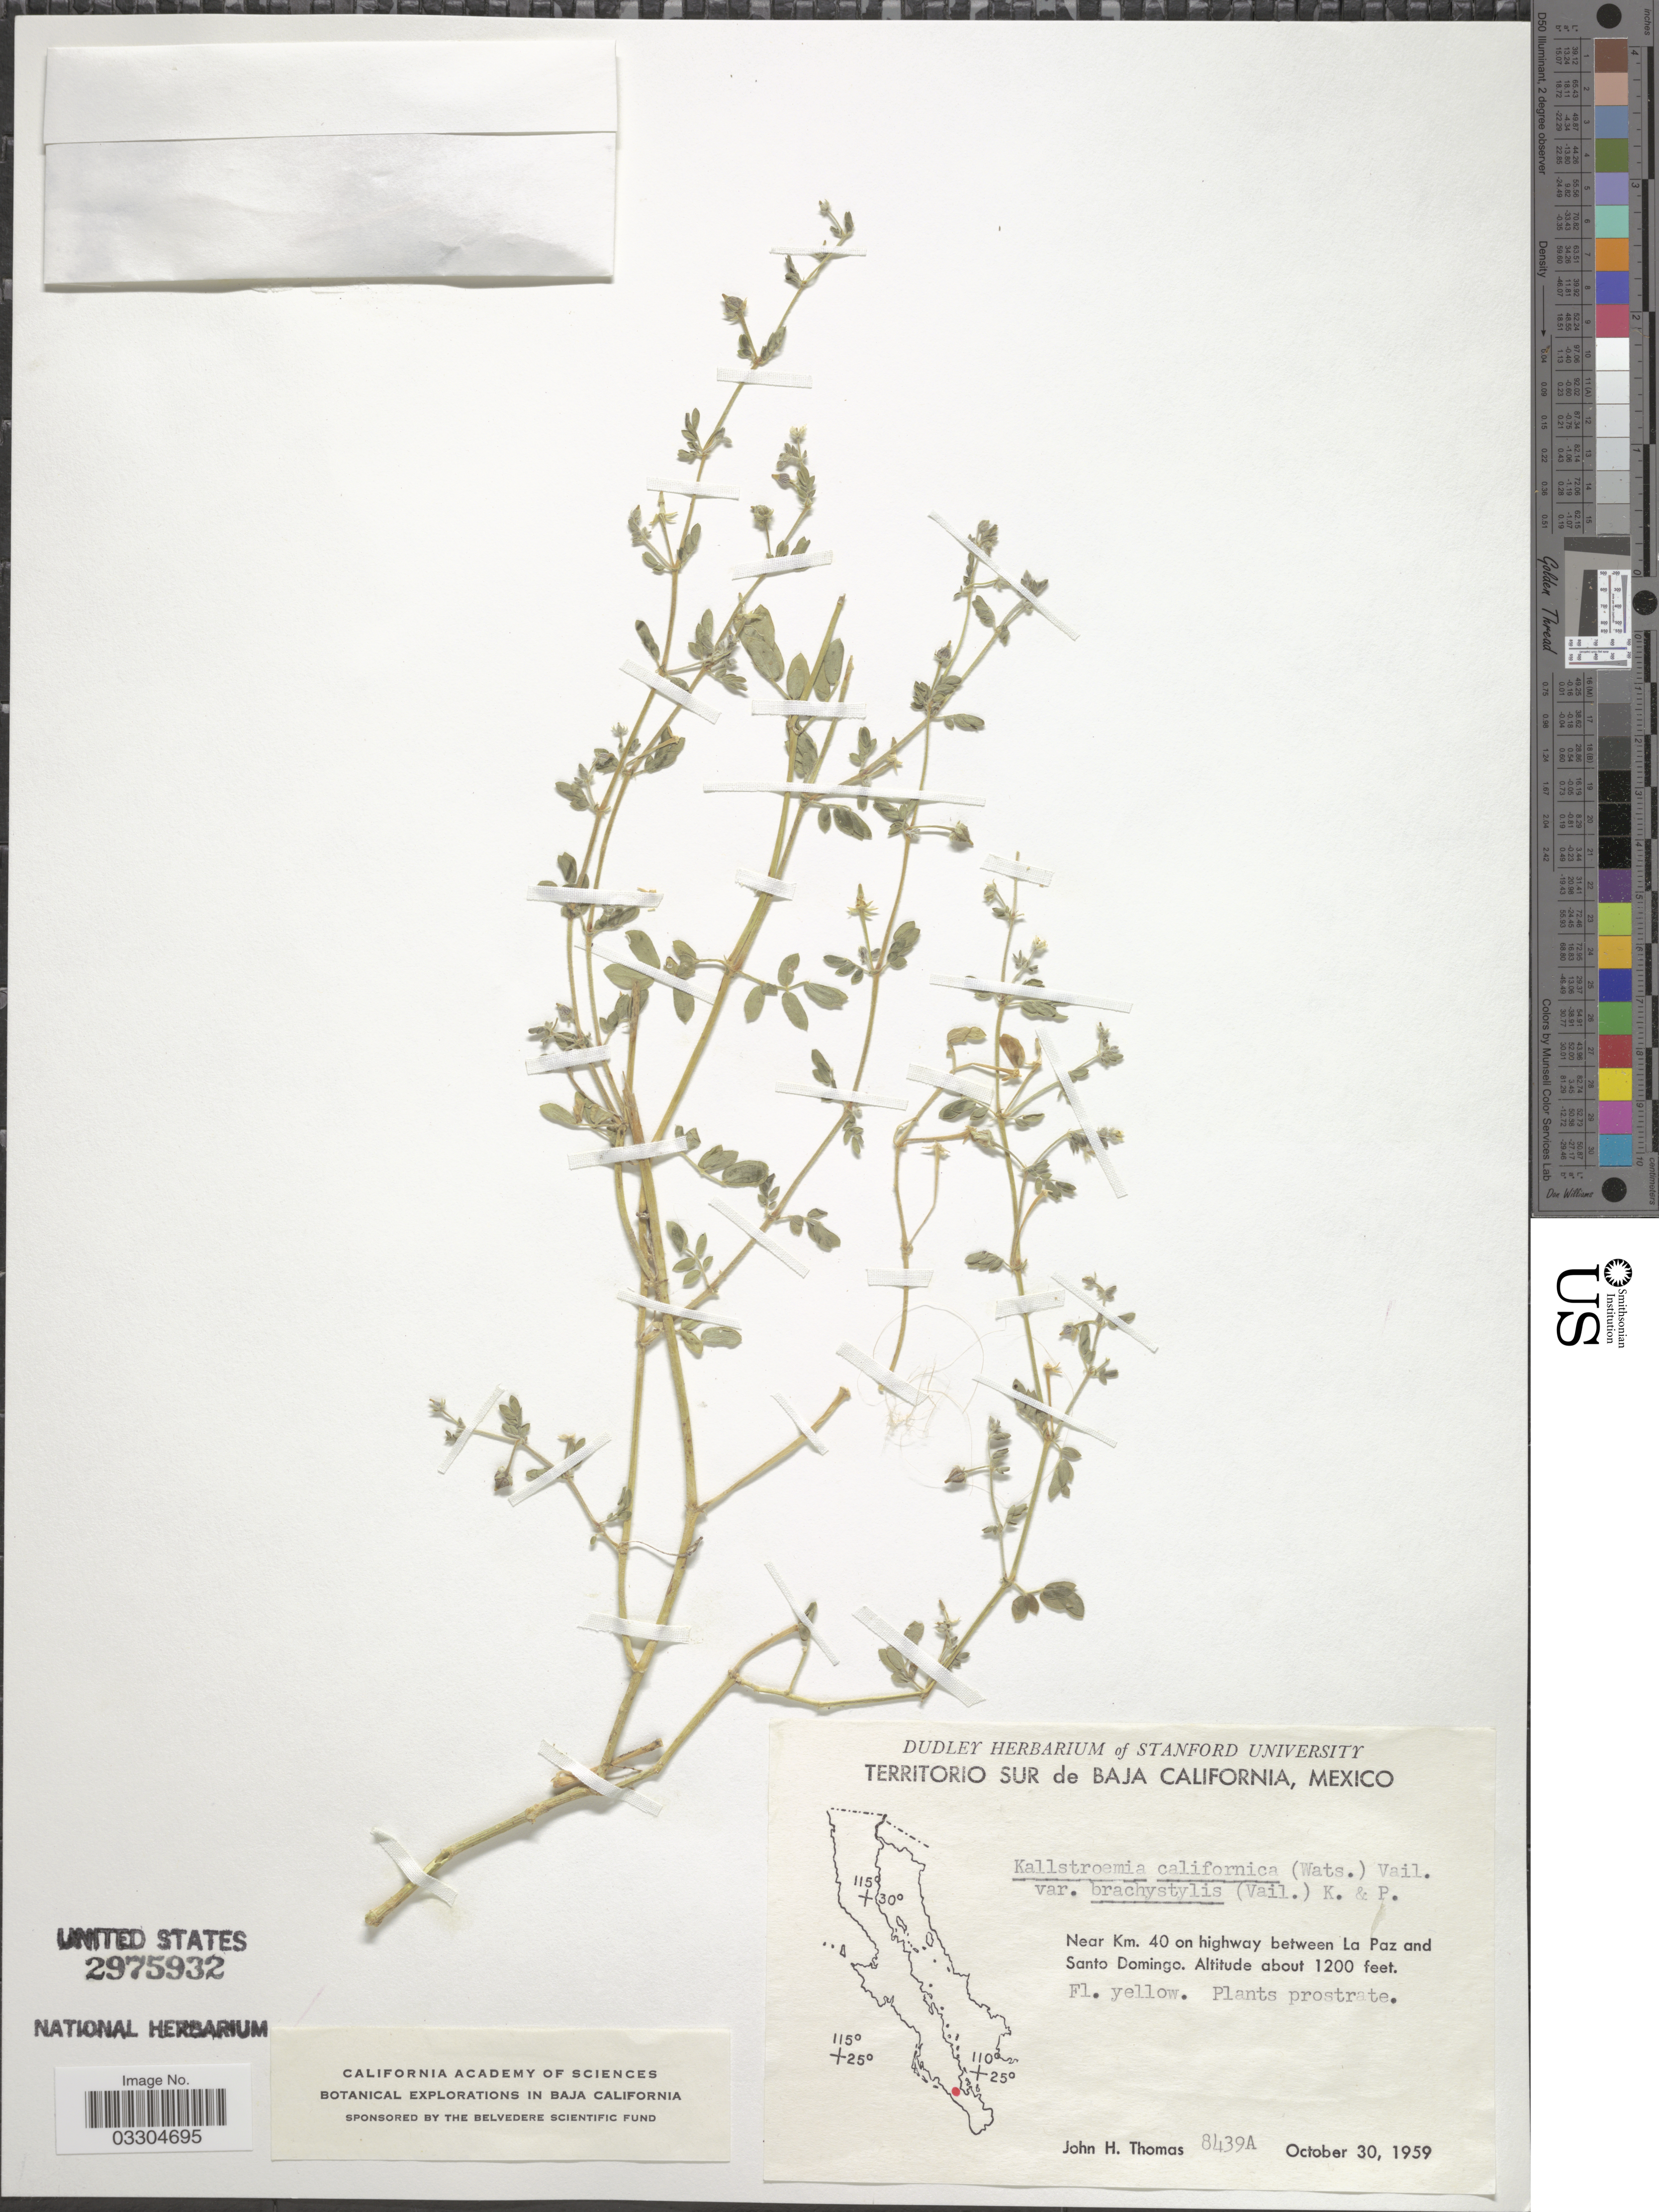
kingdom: Plantae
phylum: Tracheophyta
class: Magnoliopsida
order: Zygophyllales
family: Zygophyllaceae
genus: Kallstroemia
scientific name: Kallstroemia californica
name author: (S. Watson) Vail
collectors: J. H. Thomas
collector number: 8439A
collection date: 1959-10-30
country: Mexico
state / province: Baja California Sur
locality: Territorio Sur de Baja California. Near Km. 40 on highway between La Paz and Santo Domingo.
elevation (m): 366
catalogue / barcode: US 2975932